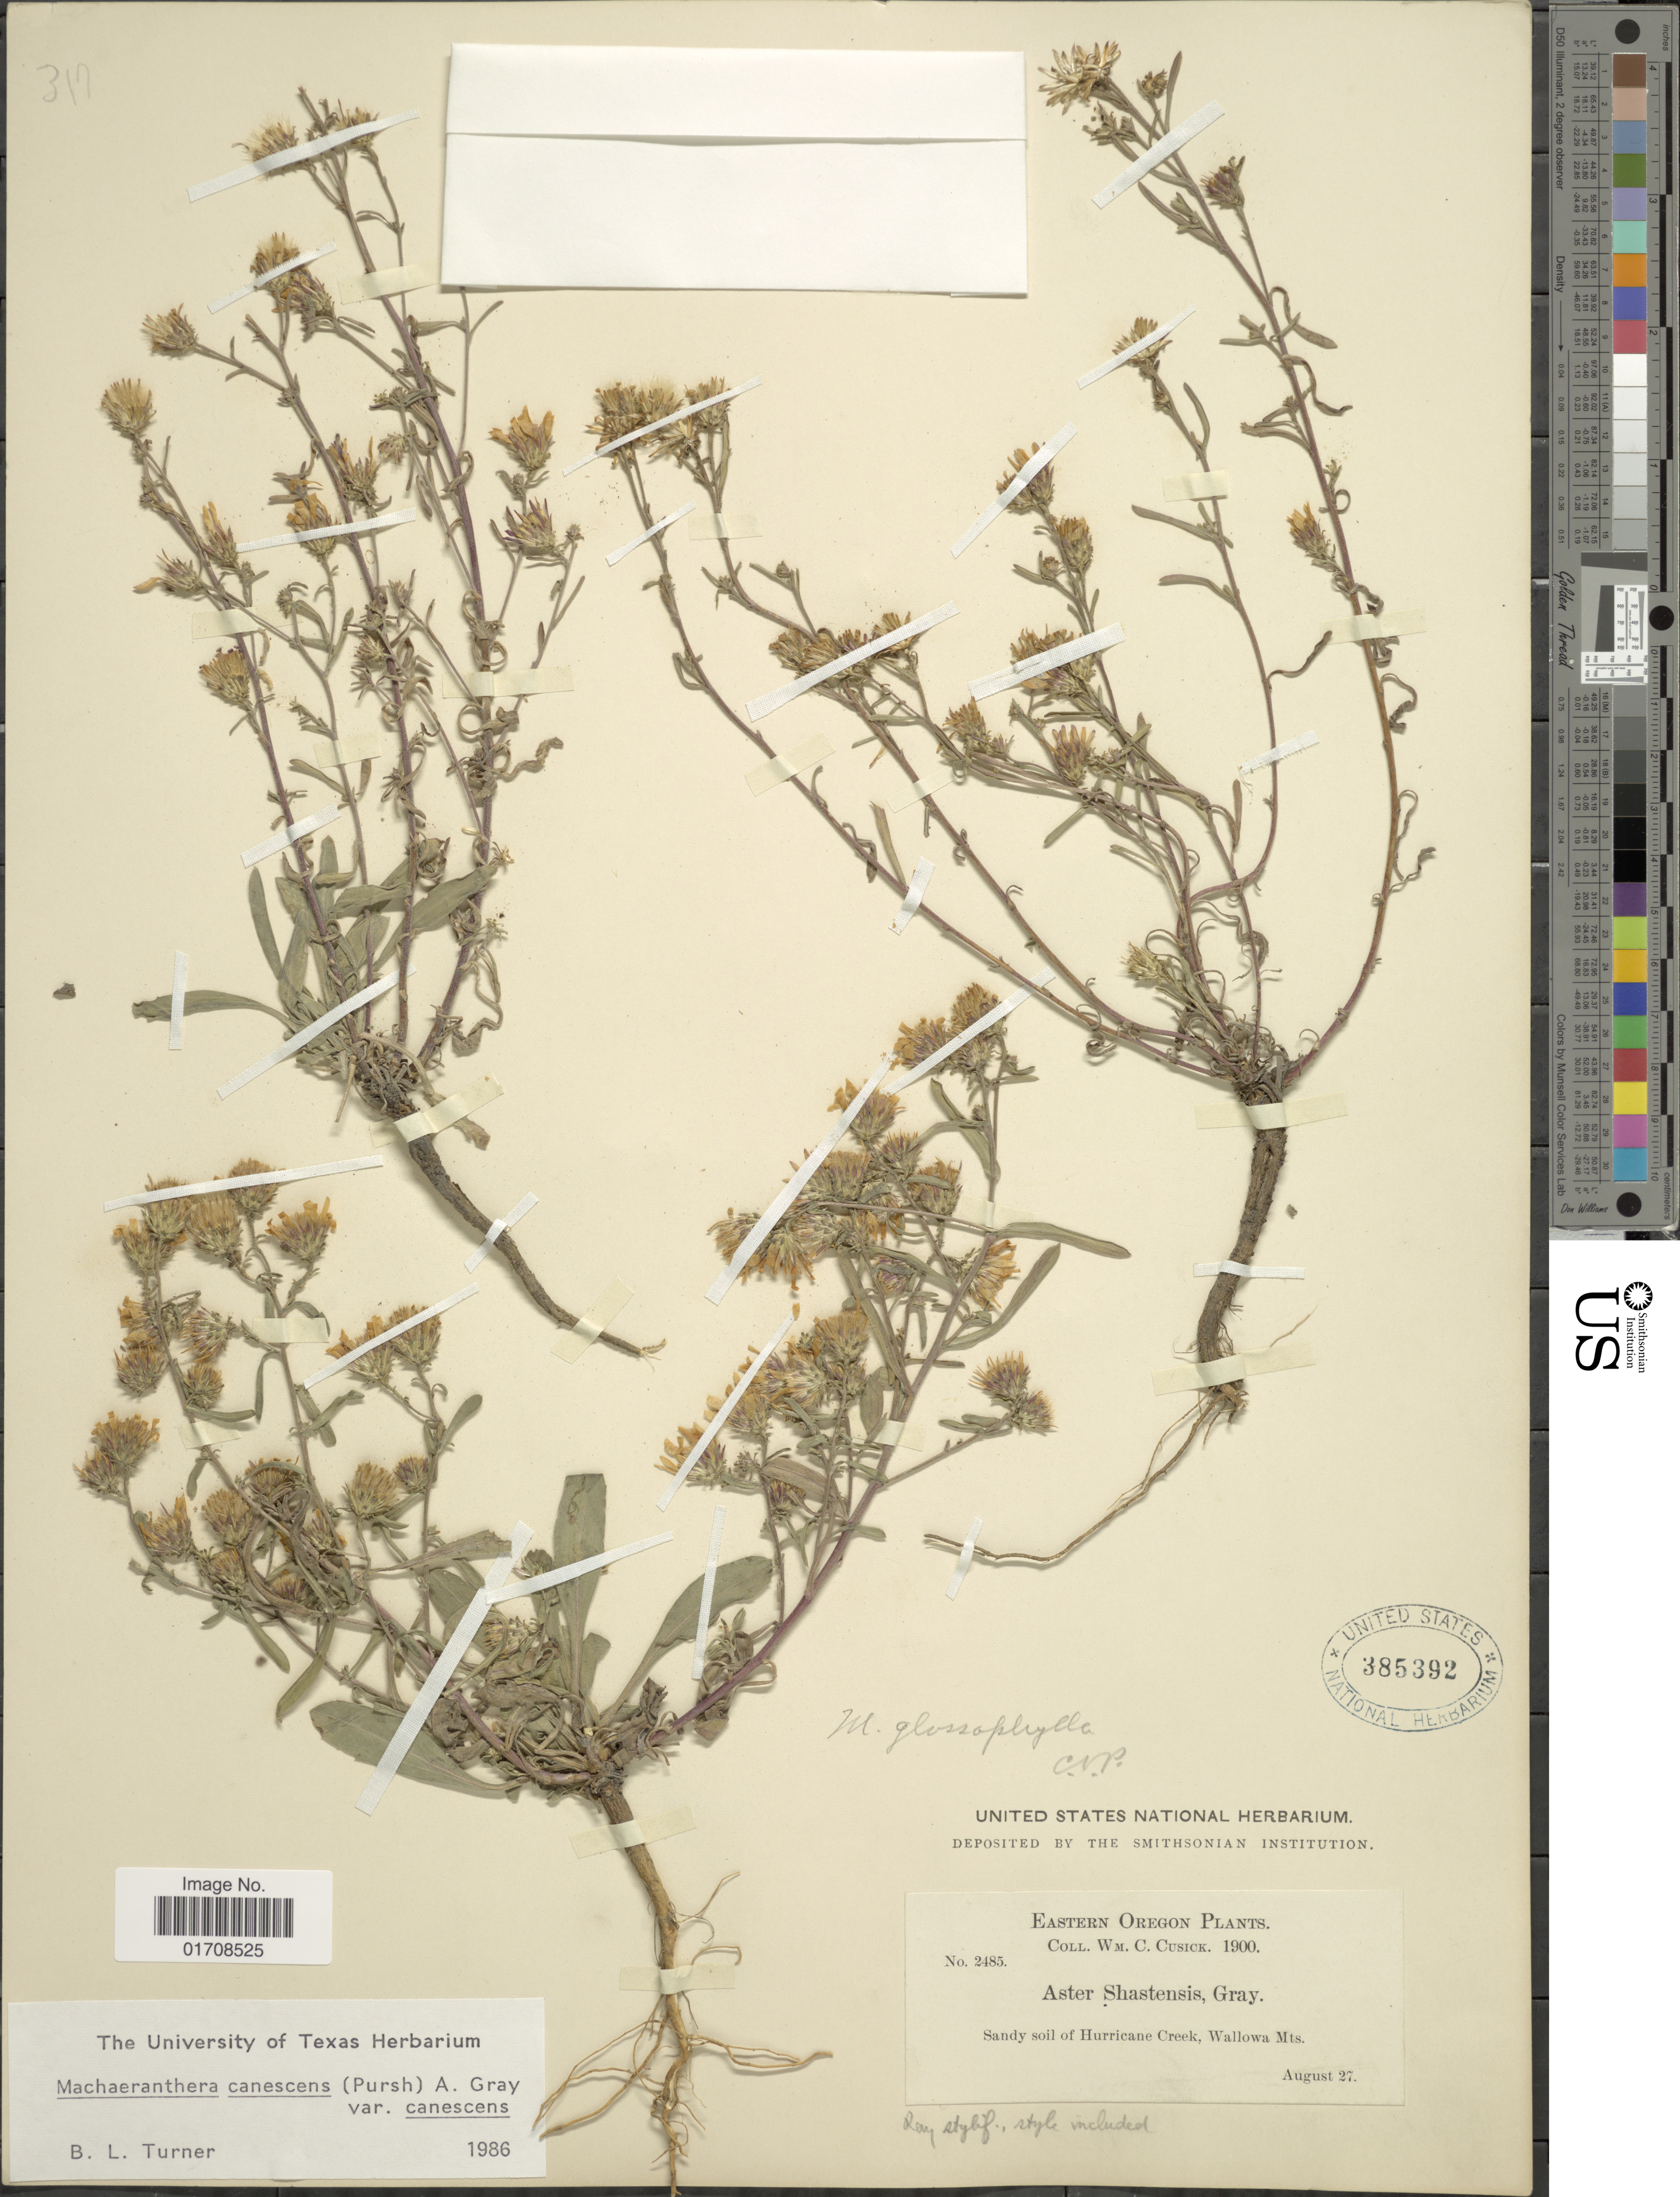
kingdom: Plantae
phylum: Tracheophyta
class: Magnoliopsida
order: Asterales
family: Asteraceae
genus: Machaeranthera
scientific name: Machaeranthera canescens var. canescens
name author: (Pursh) A. Gray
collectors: W. C. Cusick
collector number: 2485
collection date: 1900-08-27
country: United States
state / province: Oregon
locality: Eastern Oregon, Hurricane Creek, Wallowa Mts.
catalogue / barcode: US 385392